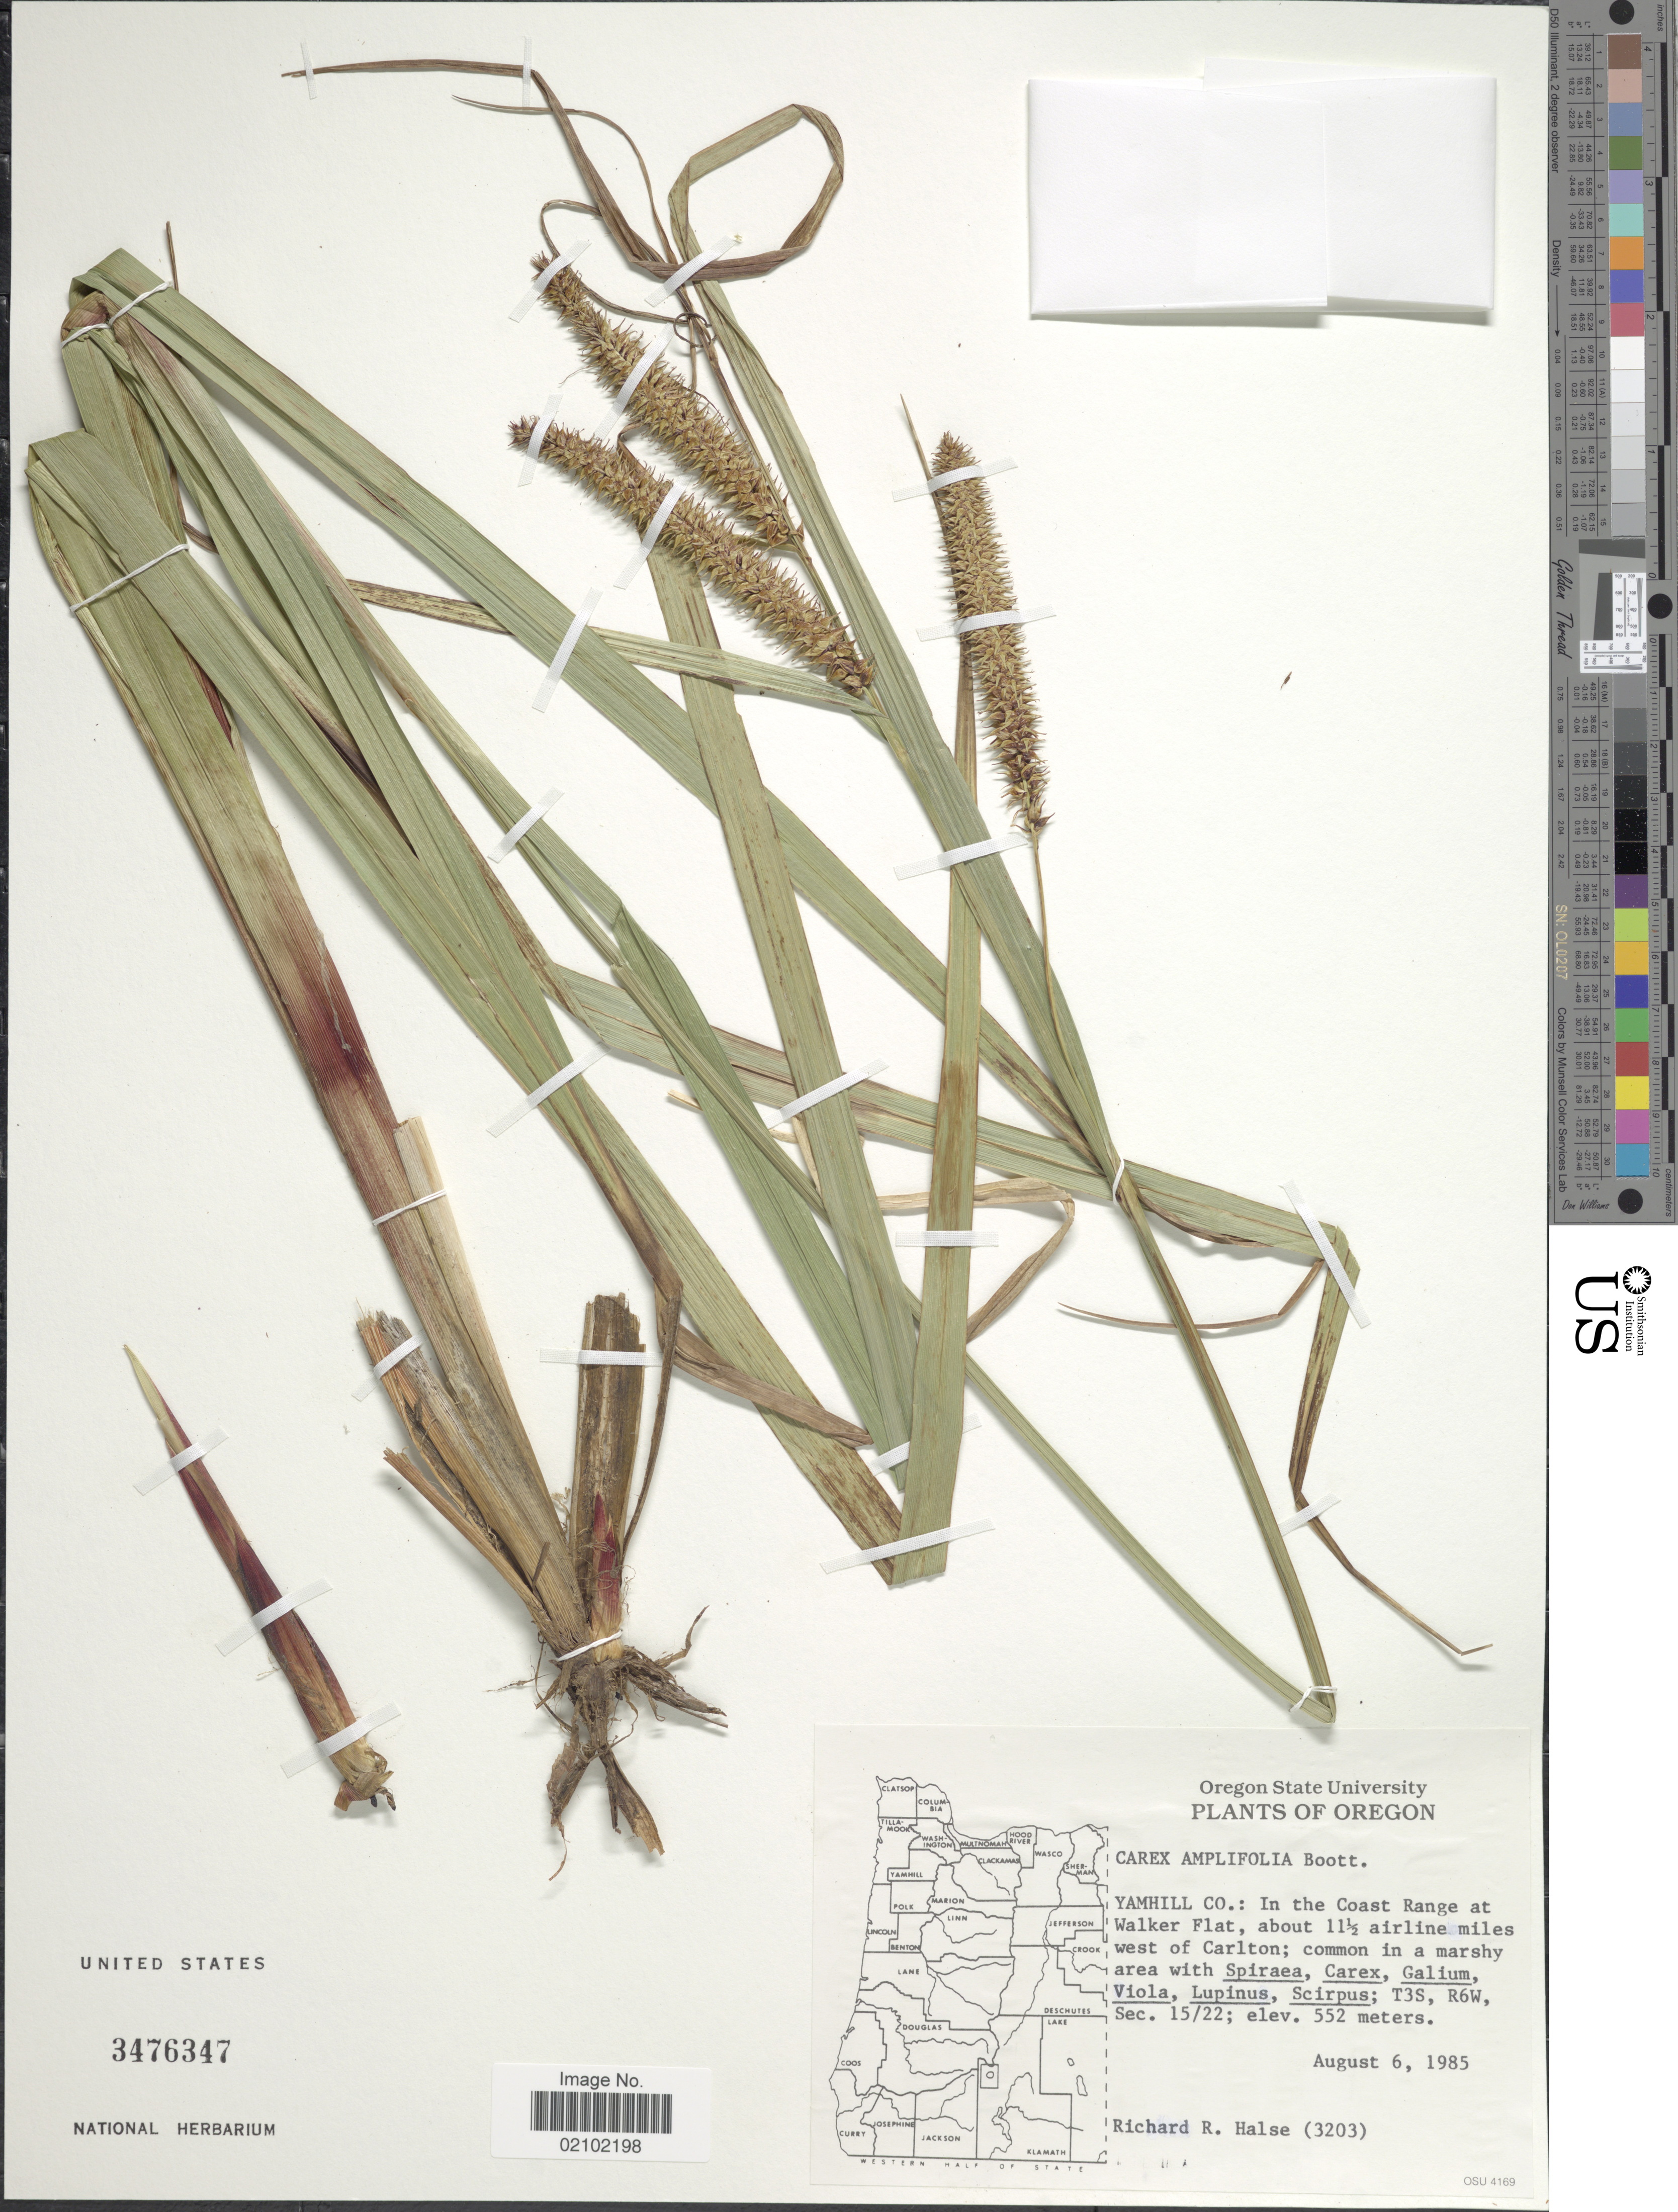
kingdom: Plantae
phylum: Tracheophyta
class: Liliopsida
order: Poales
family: Cyperaceae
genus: Carex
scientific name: Carex amplifolia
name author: Boott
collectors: R. Halse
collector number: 3203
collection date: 1985-08-06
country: United States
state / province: Oregon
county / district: Yamhill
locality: Yamhill Co.: In the Coast Range at Walker Flat, about 11½ airline miles west of Carlton. T3S, R6W, Sec. 15/22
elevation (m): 552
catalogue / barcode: US 3476347